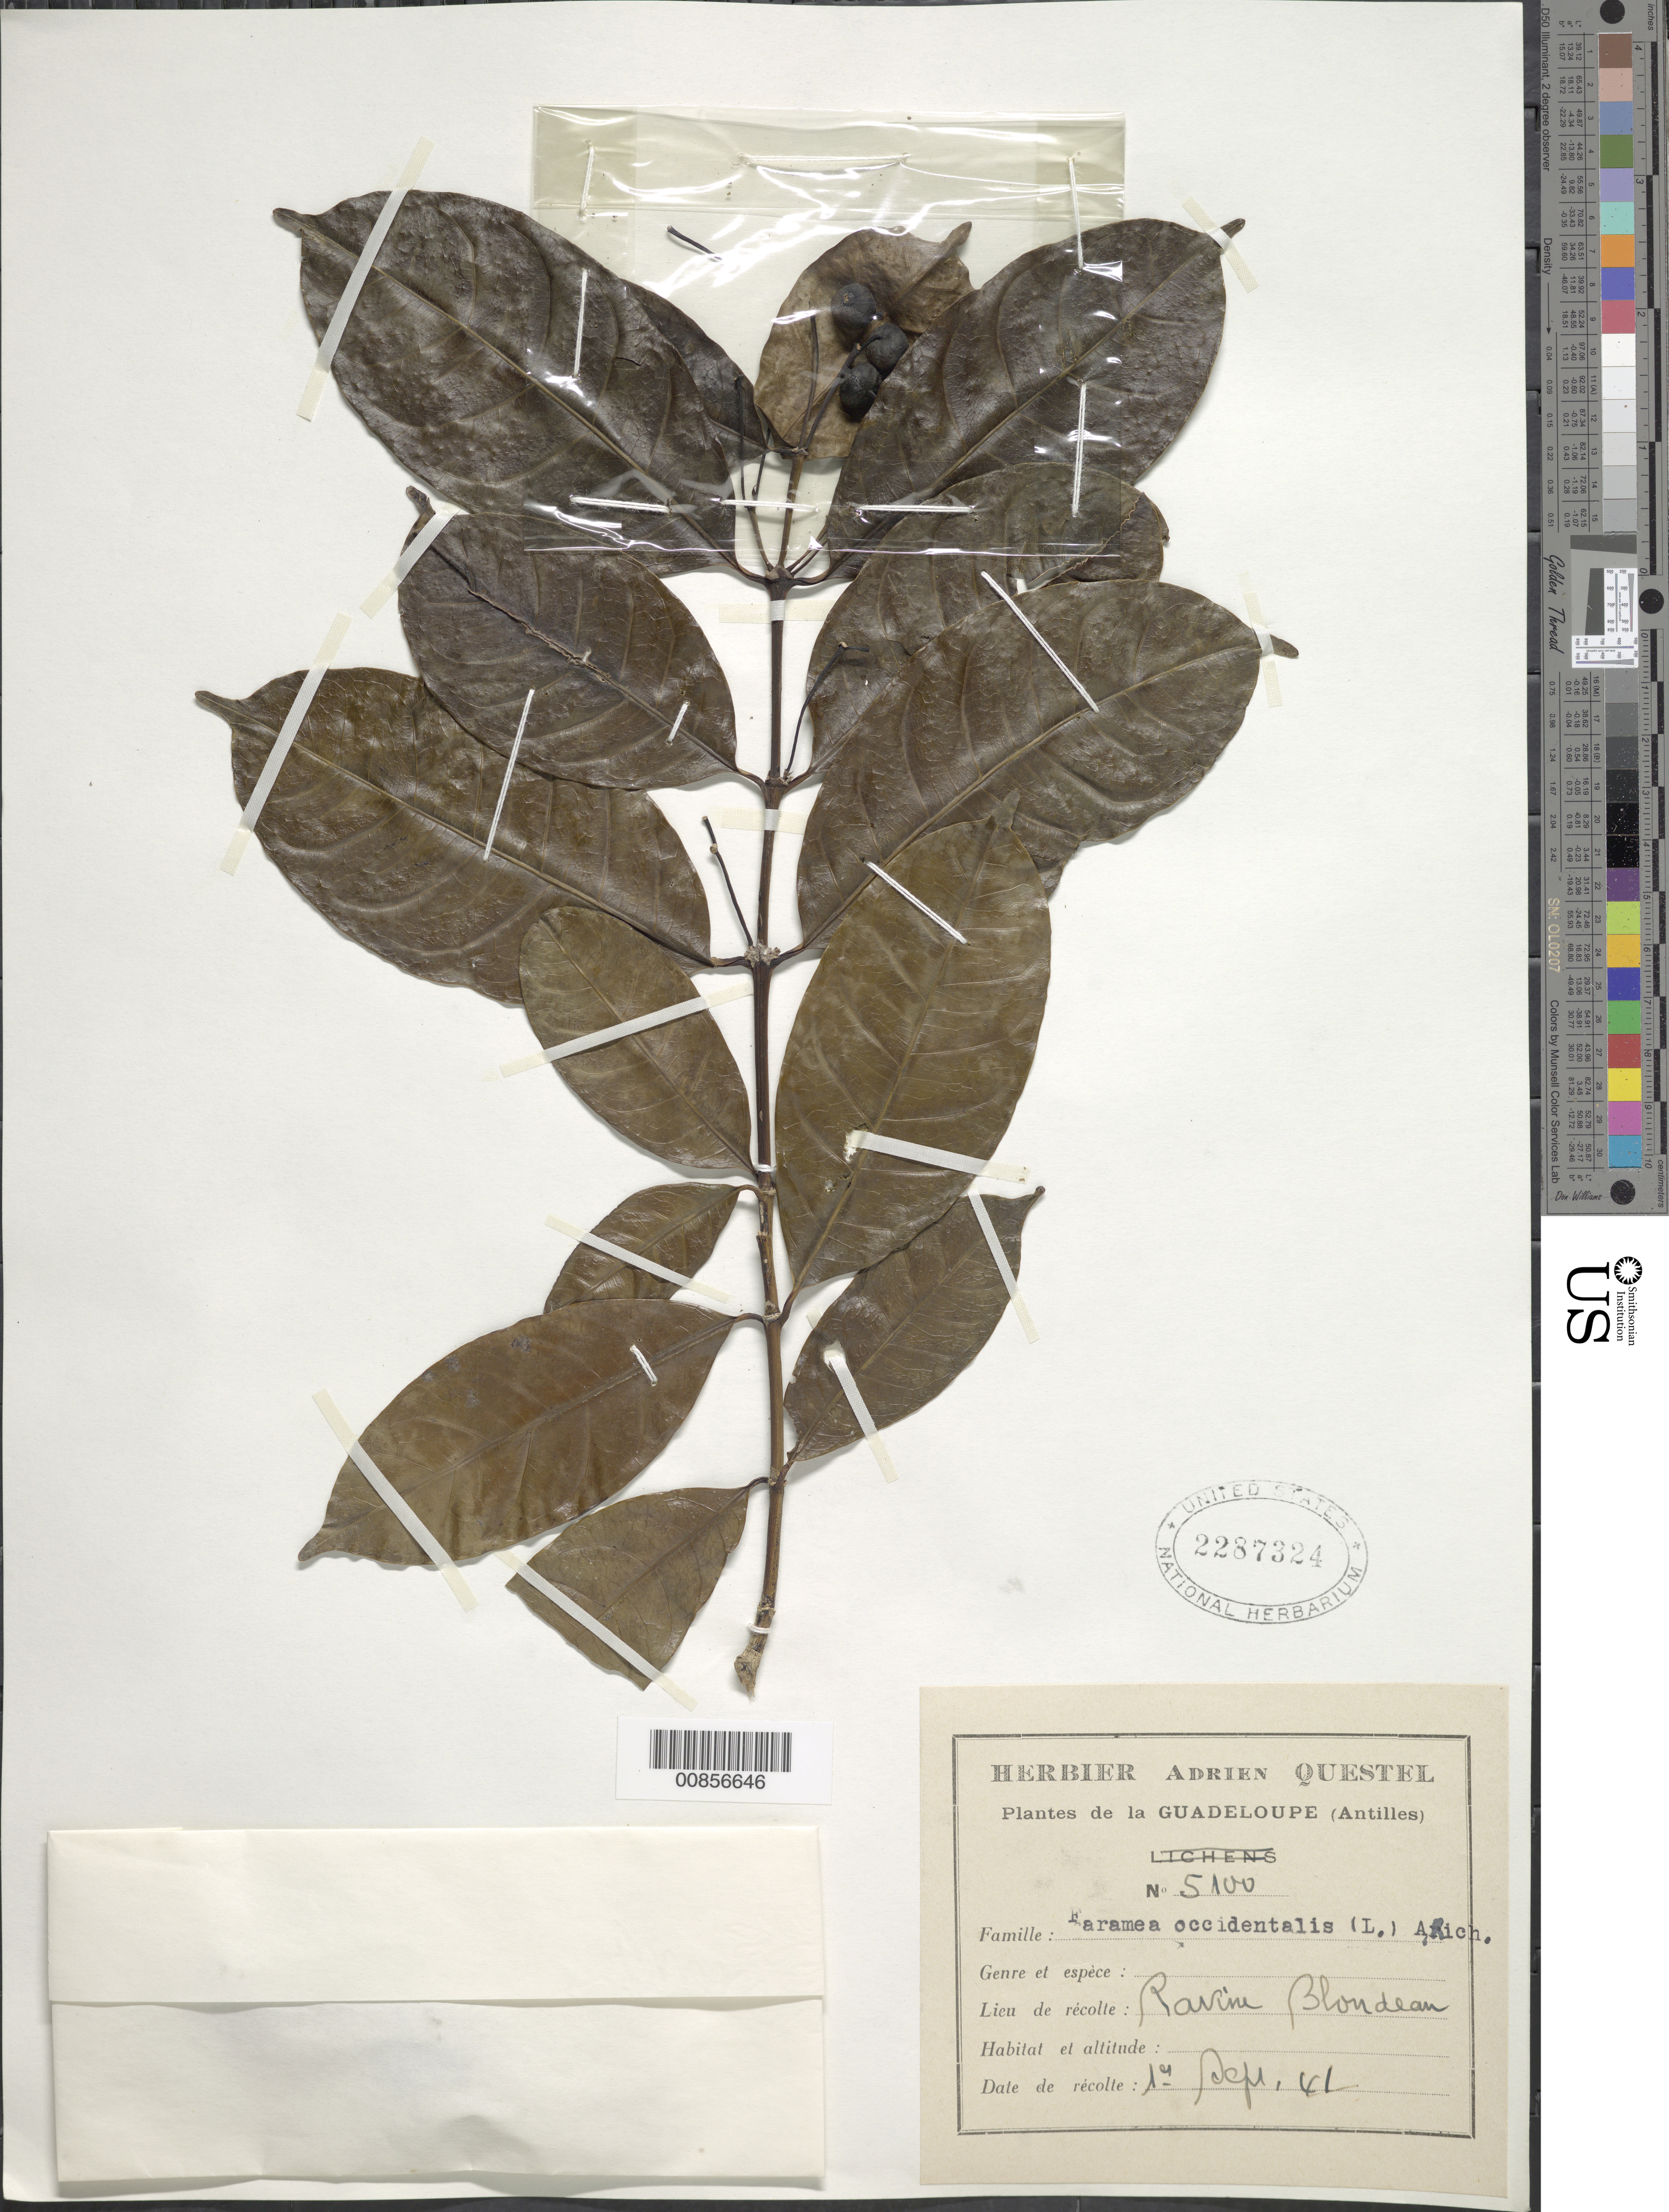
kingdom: Plantae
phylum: Tracheophyta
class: Magnoliopsida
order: Gentianales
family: Rubiaceae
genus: Faramea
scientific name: Faramea occidentalis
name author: (L.) A. Rich.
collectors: A. Questel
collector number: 5100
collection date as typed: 01 Sep 1941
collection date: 1941-09-01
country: Guadeloupe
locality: Ravine Blondeau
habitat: Ravine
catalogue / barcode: US 2287324